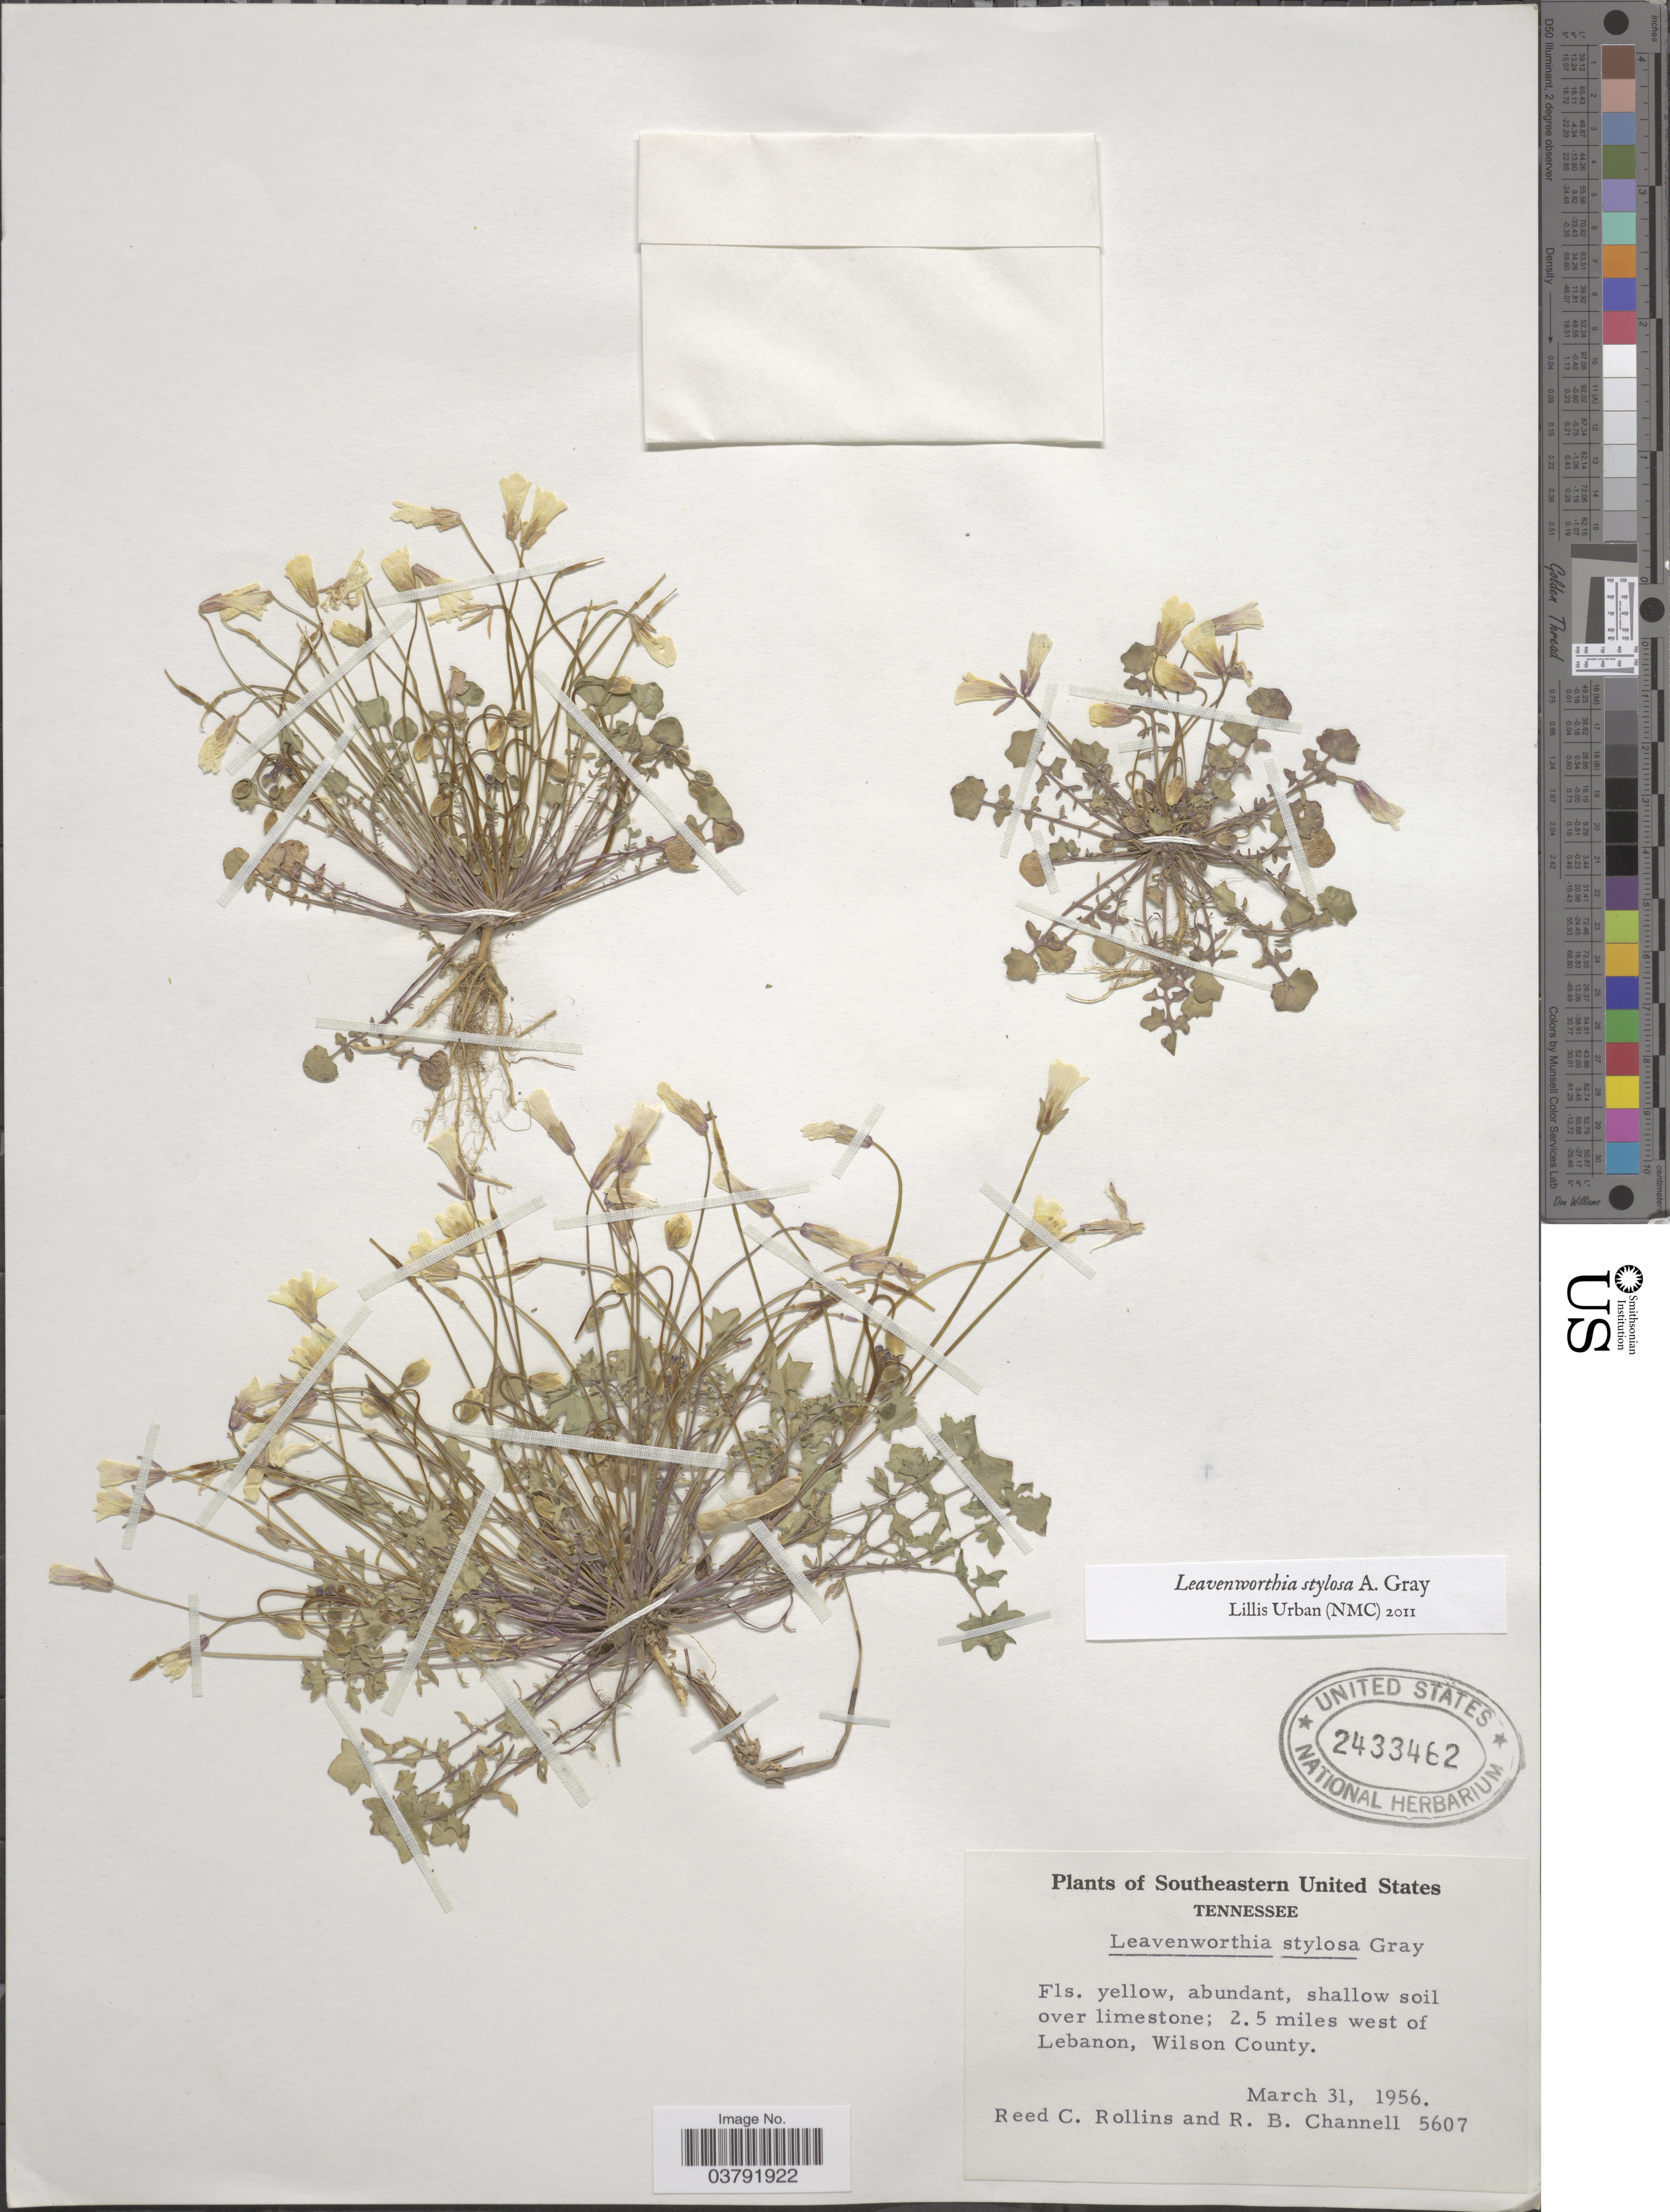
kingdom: Plantae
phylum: Tracheophyta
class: Magnoliopsida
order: Brassicales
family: Brassicaceae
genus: Leavenworthia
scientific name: Leavenworthia stylosa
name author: A. Gray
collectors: R. C. Rollins & R. B. Channell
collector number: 5607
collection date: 1956-03-31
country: United States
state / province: Tennessee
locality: Southeastern United States. 2.5 miles west of Lebanon, Wilson County.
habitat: shallow soil over limestone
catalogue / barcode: US 2433462